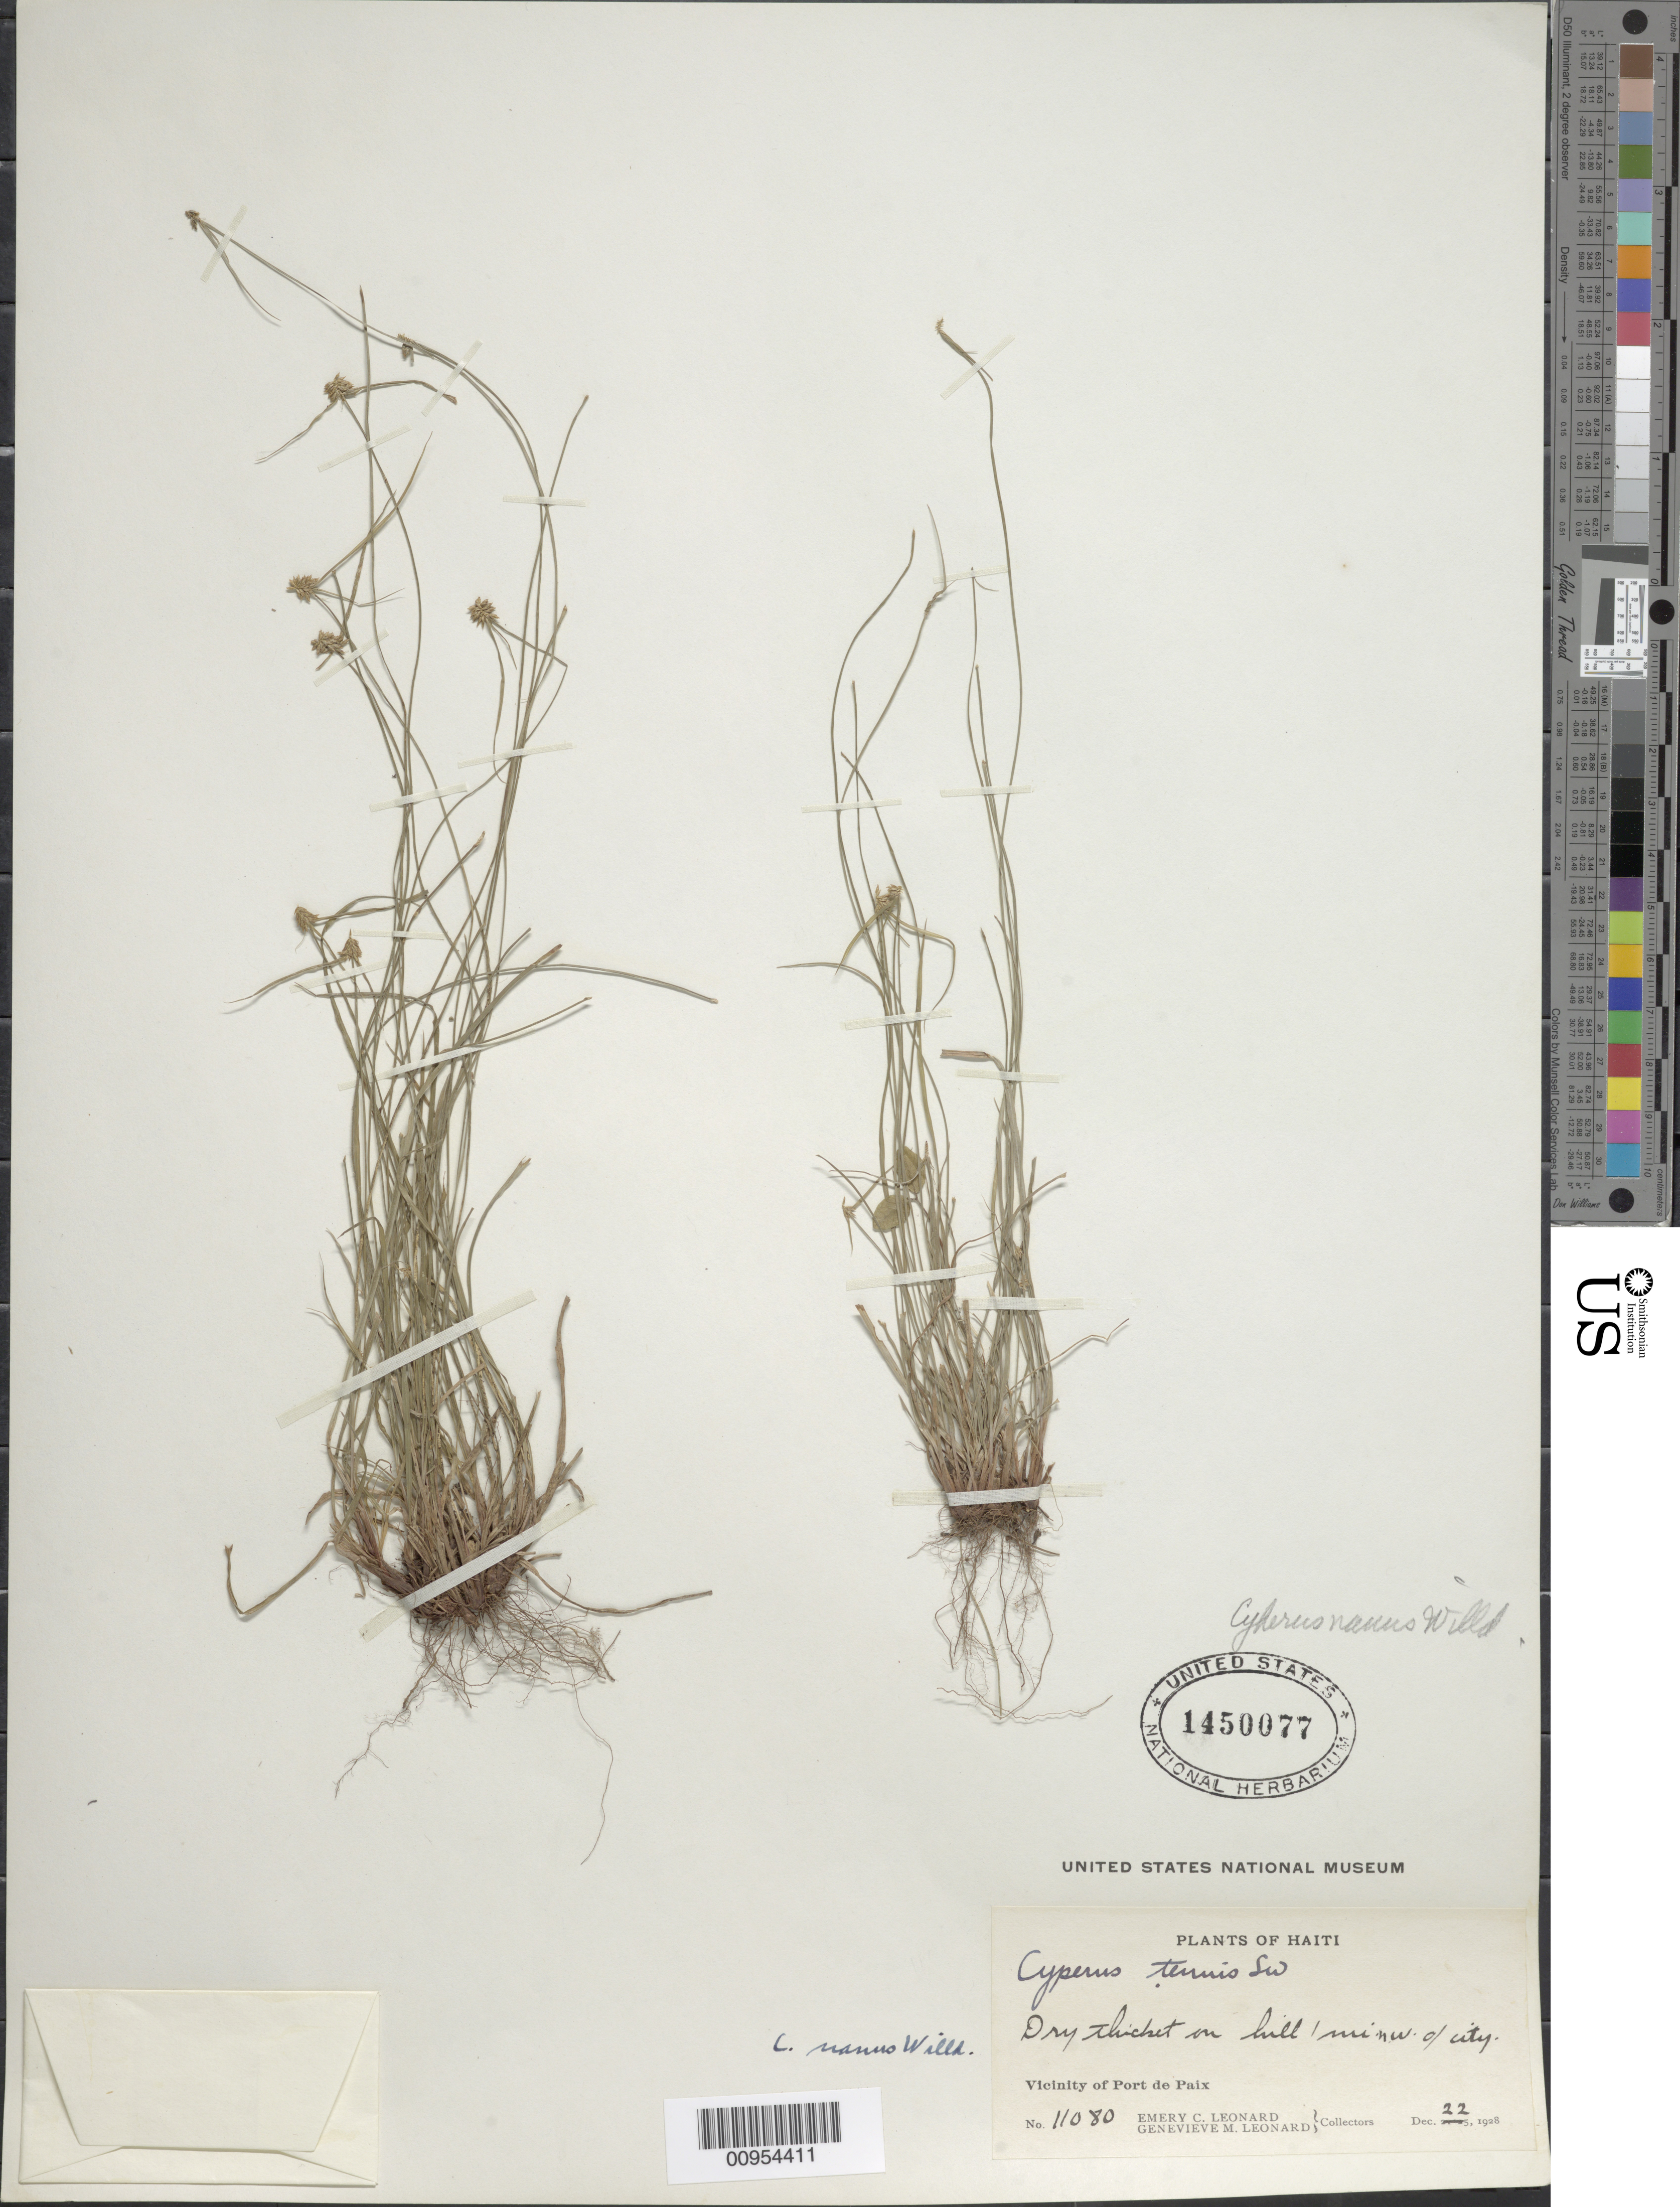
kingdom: Plantae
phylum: Tracheophyta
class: Liliopsida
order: Poales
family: Cyperaceae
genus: Cyperus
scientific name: Cyperus nanus var. nanus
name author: Willd.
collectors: E. C. Leonard & G. M. Leonard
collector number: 11080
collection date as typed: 22 Dec 1928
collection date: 1928-12-22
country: Haiti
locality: Vicinity of Port de Paix, thicket on hill, 1 mi NW of city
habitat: Dry thicket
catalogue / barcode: US 1450077